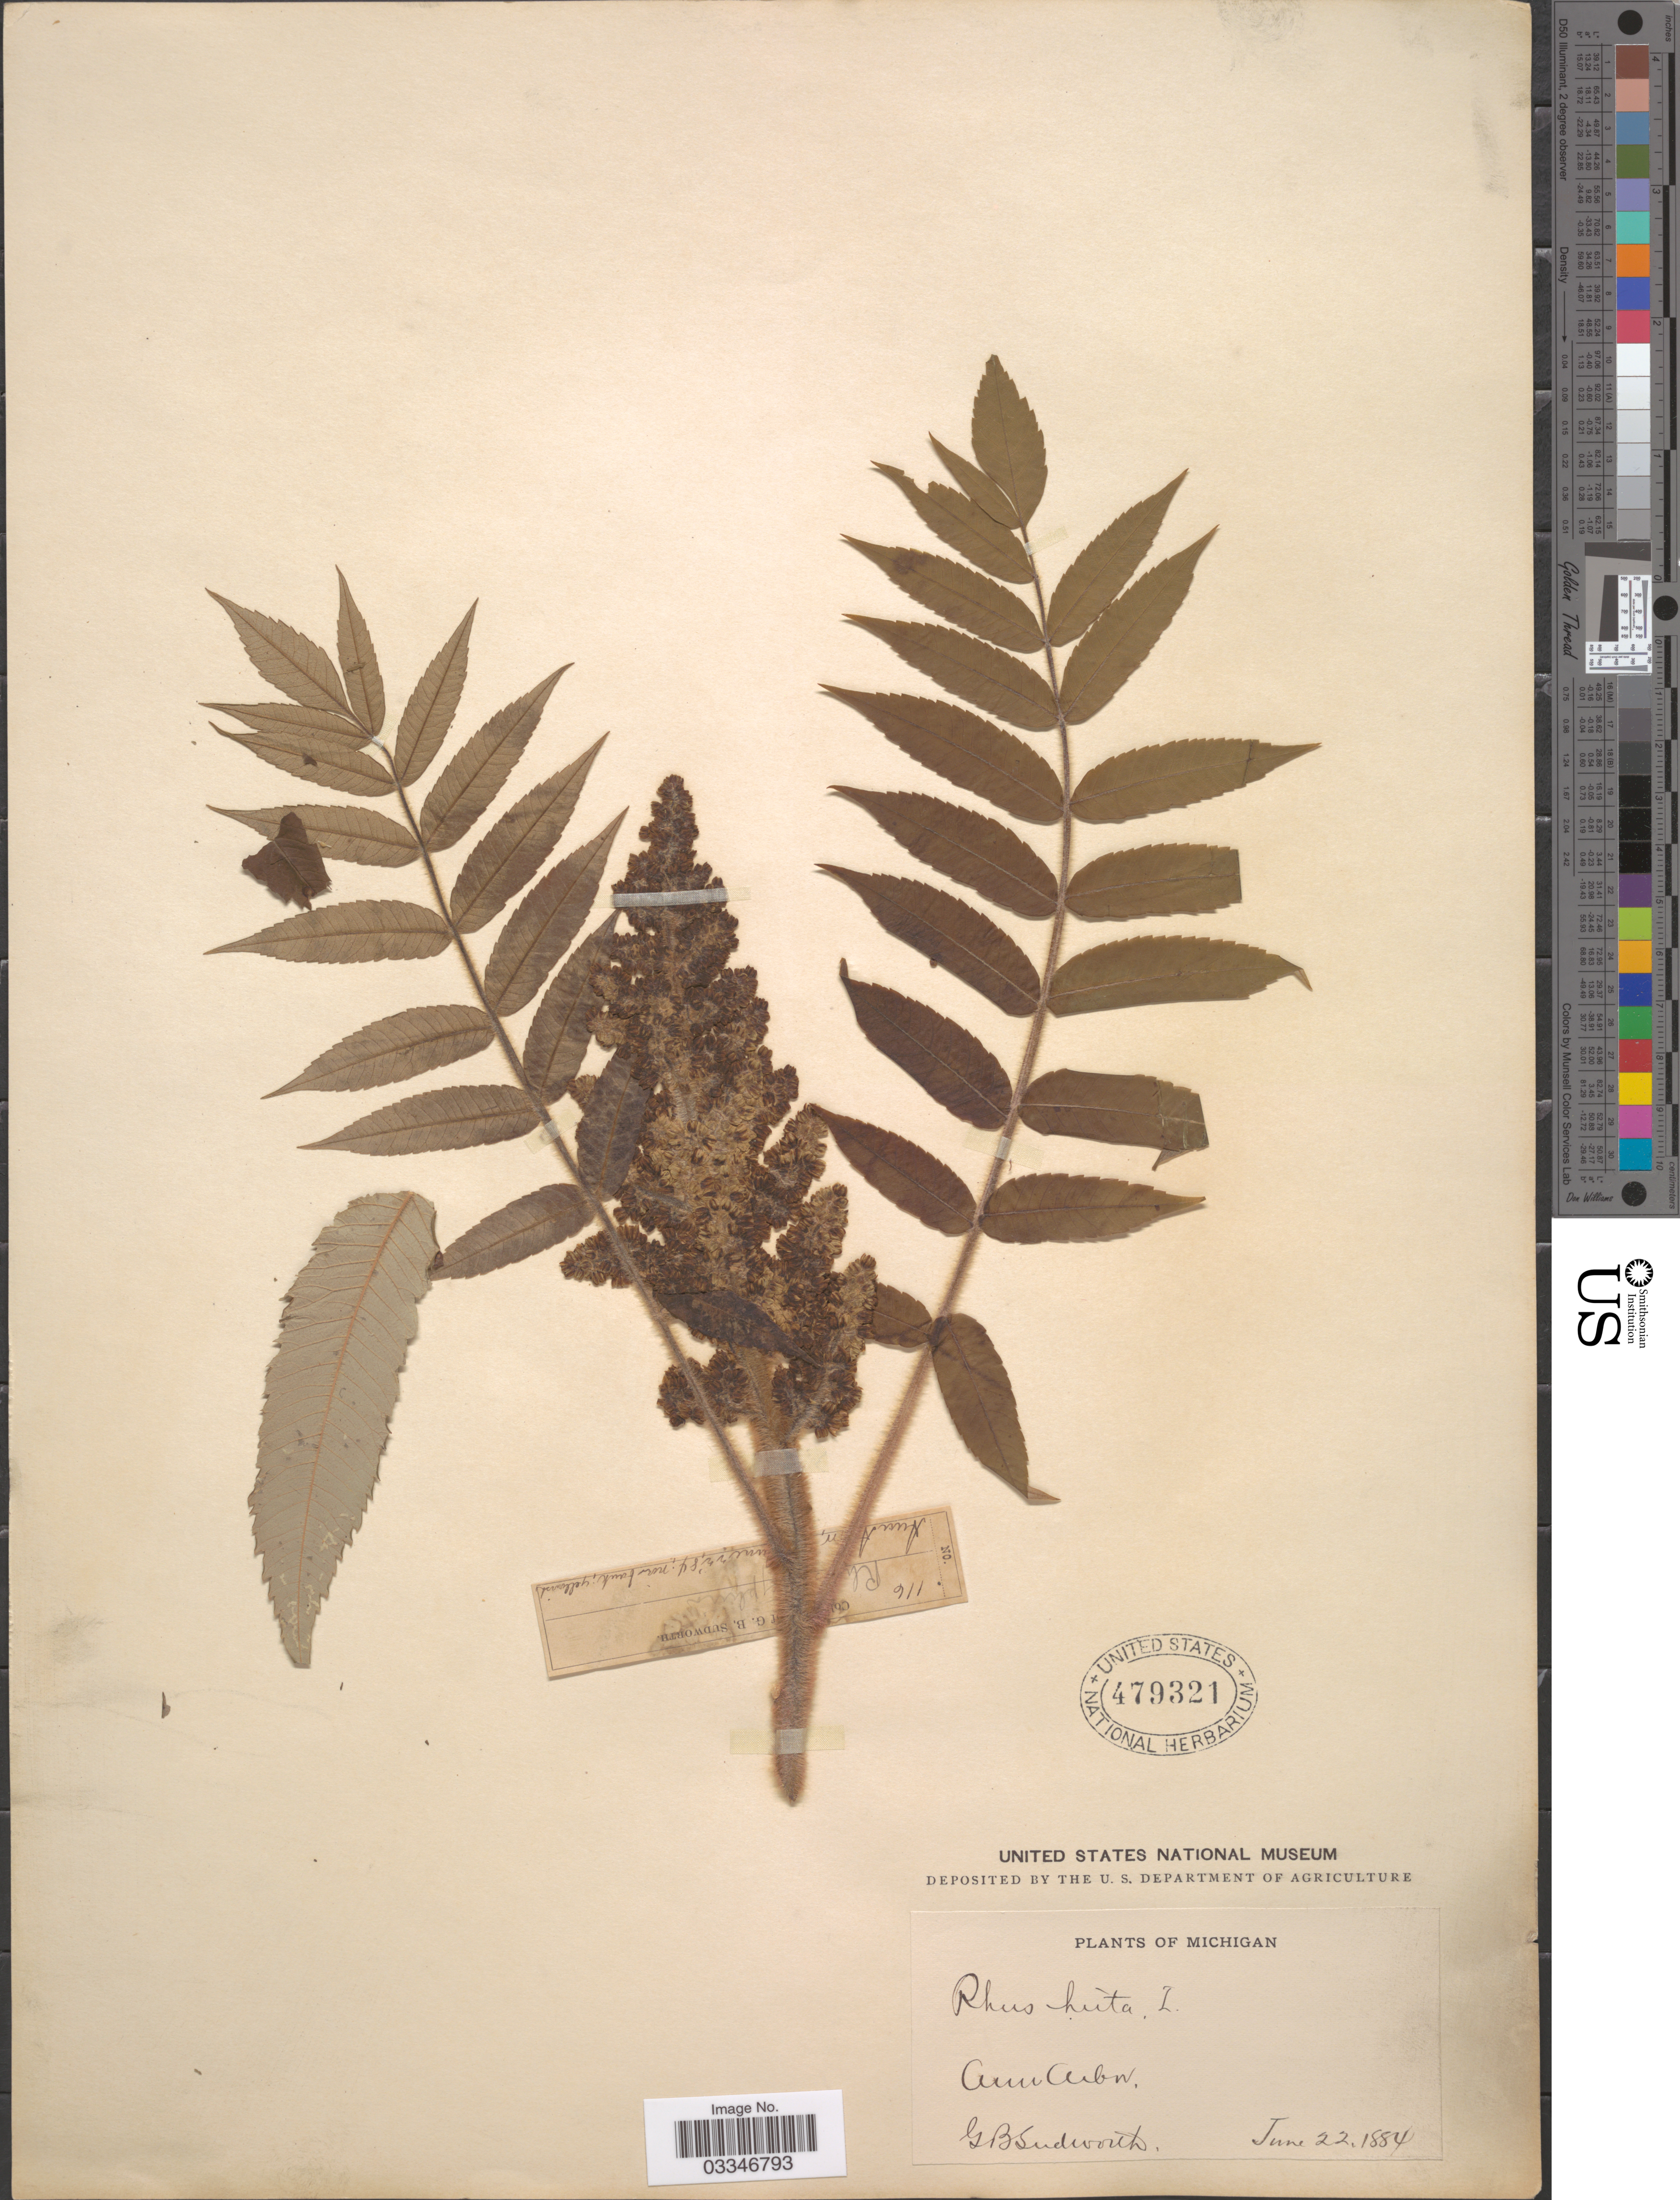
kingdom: Plantae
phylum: Tracheophyta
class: Magnoliopsida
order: Sapindales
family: Anacardiaceae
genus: Rhus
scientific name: Rhus typhina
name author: L.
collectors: G. B. Sudworth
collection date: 1884-06-22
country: United States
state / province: Michigan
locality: Ann Arbor.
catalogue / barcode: US 479321